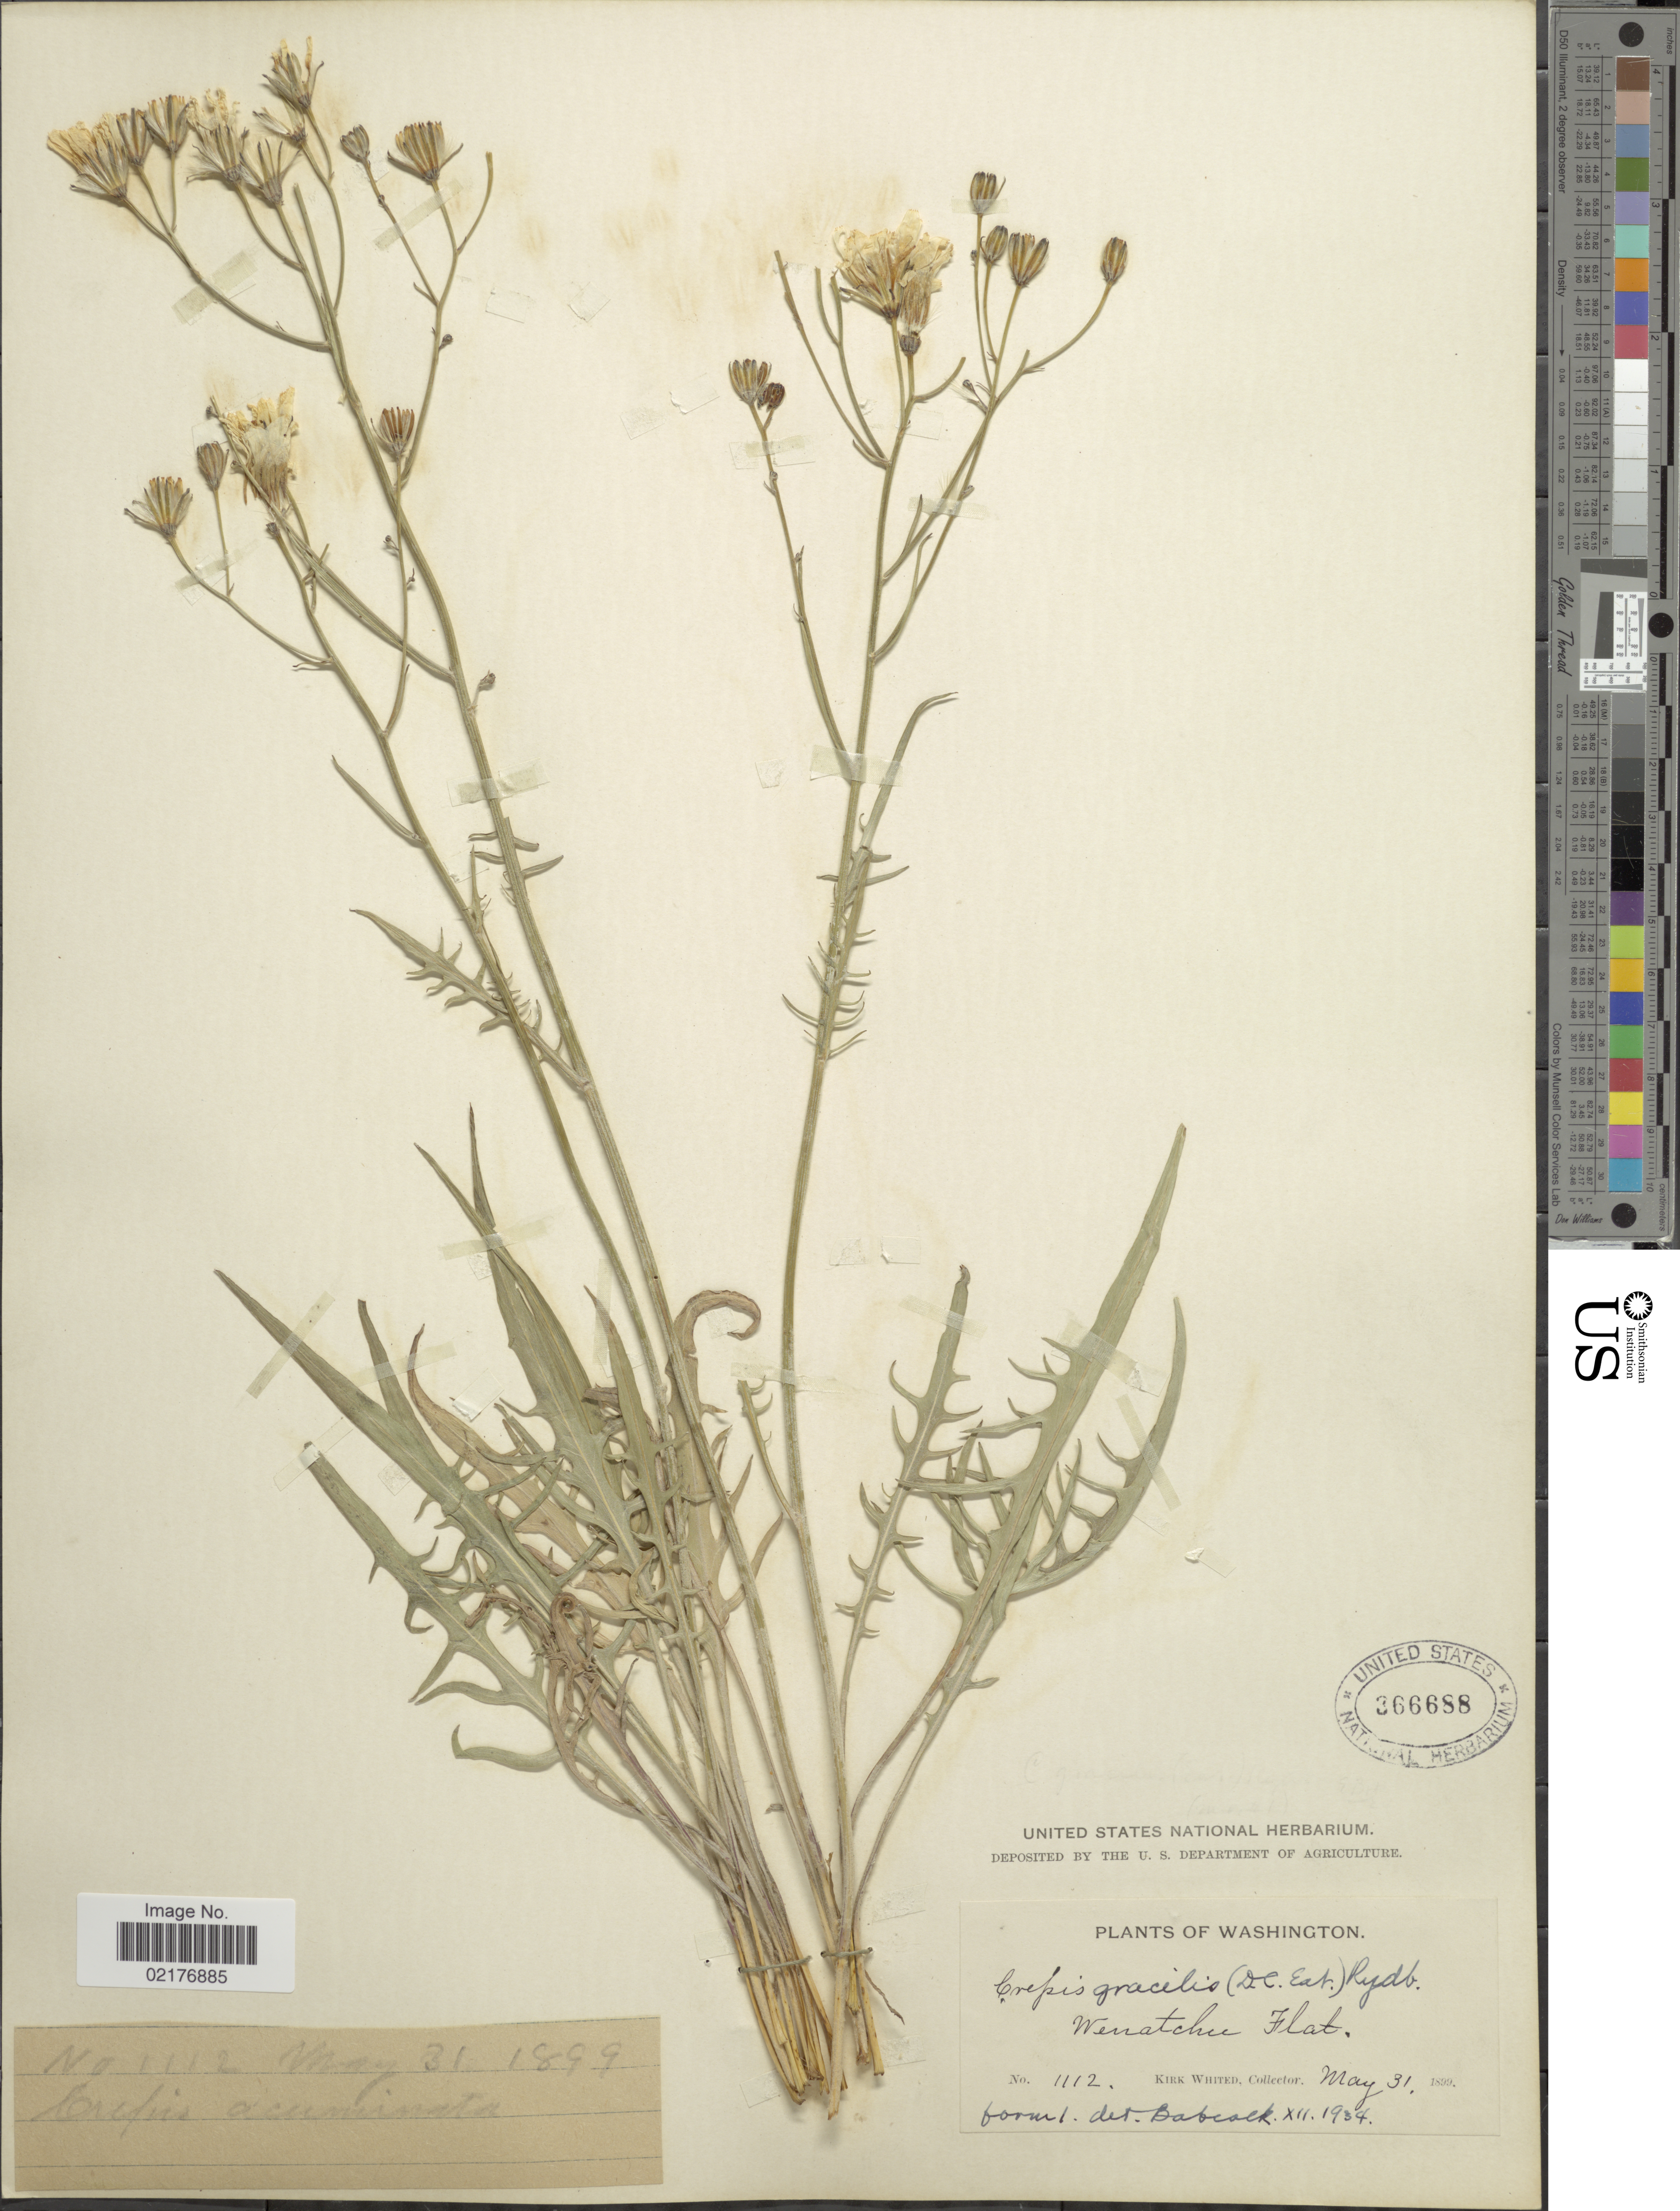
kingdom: Plantae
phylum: Tracheophyta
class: Magnoliopsida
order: Asterales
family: Asteraceae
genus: Crepis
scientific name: Crepis atribarba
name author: A. Heller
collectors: K. Whited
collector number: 1112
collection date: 1899-05-31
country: United States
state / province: Washington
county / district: Chelan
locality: Wenatchee Flat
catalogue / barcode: US 366688